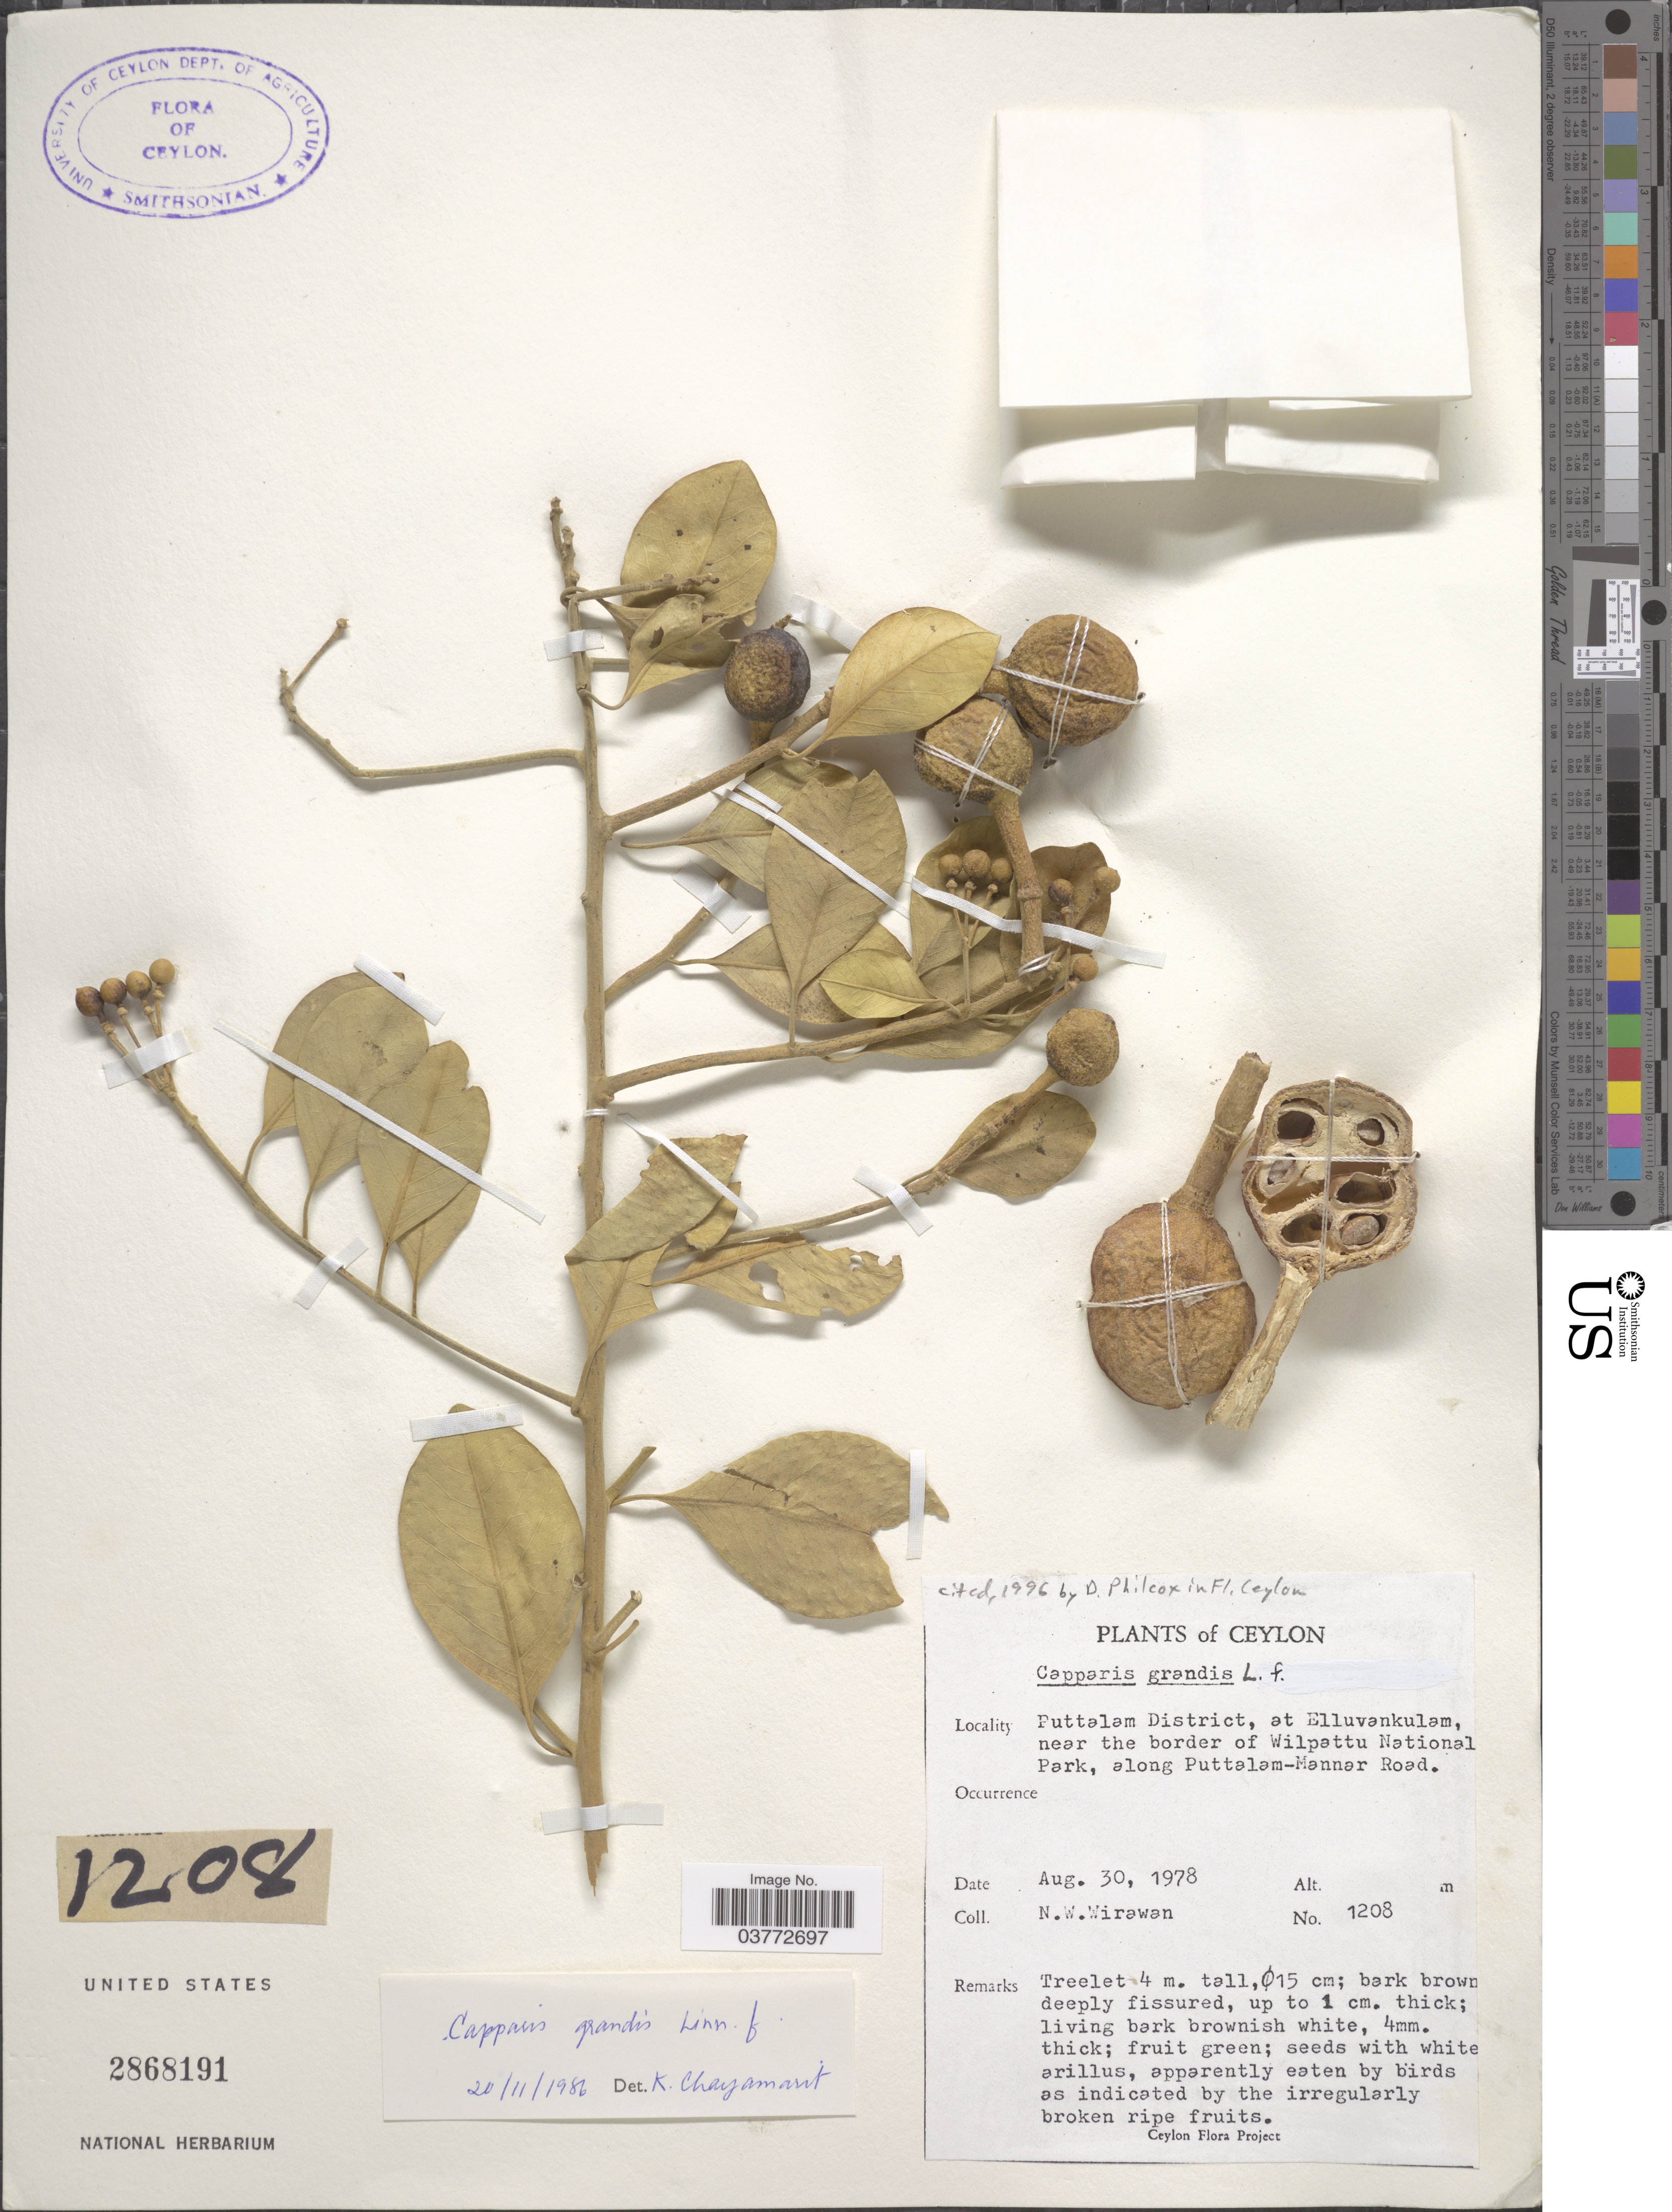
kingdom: Plantae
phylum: Tracheophyta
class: Magnoliopsida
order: Brassicales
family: Capparaceae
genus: Capparis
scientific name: Capparis grandis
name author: L. f.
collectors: N. Wirawan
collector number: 1208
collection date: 1978-08-30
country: Sri Lanka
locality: Ceylon. Puttalam District, at Elluvankulam, near the border of Wilpattu National Park, along Puttalam-Mannar Road.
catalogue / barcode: US 2868191